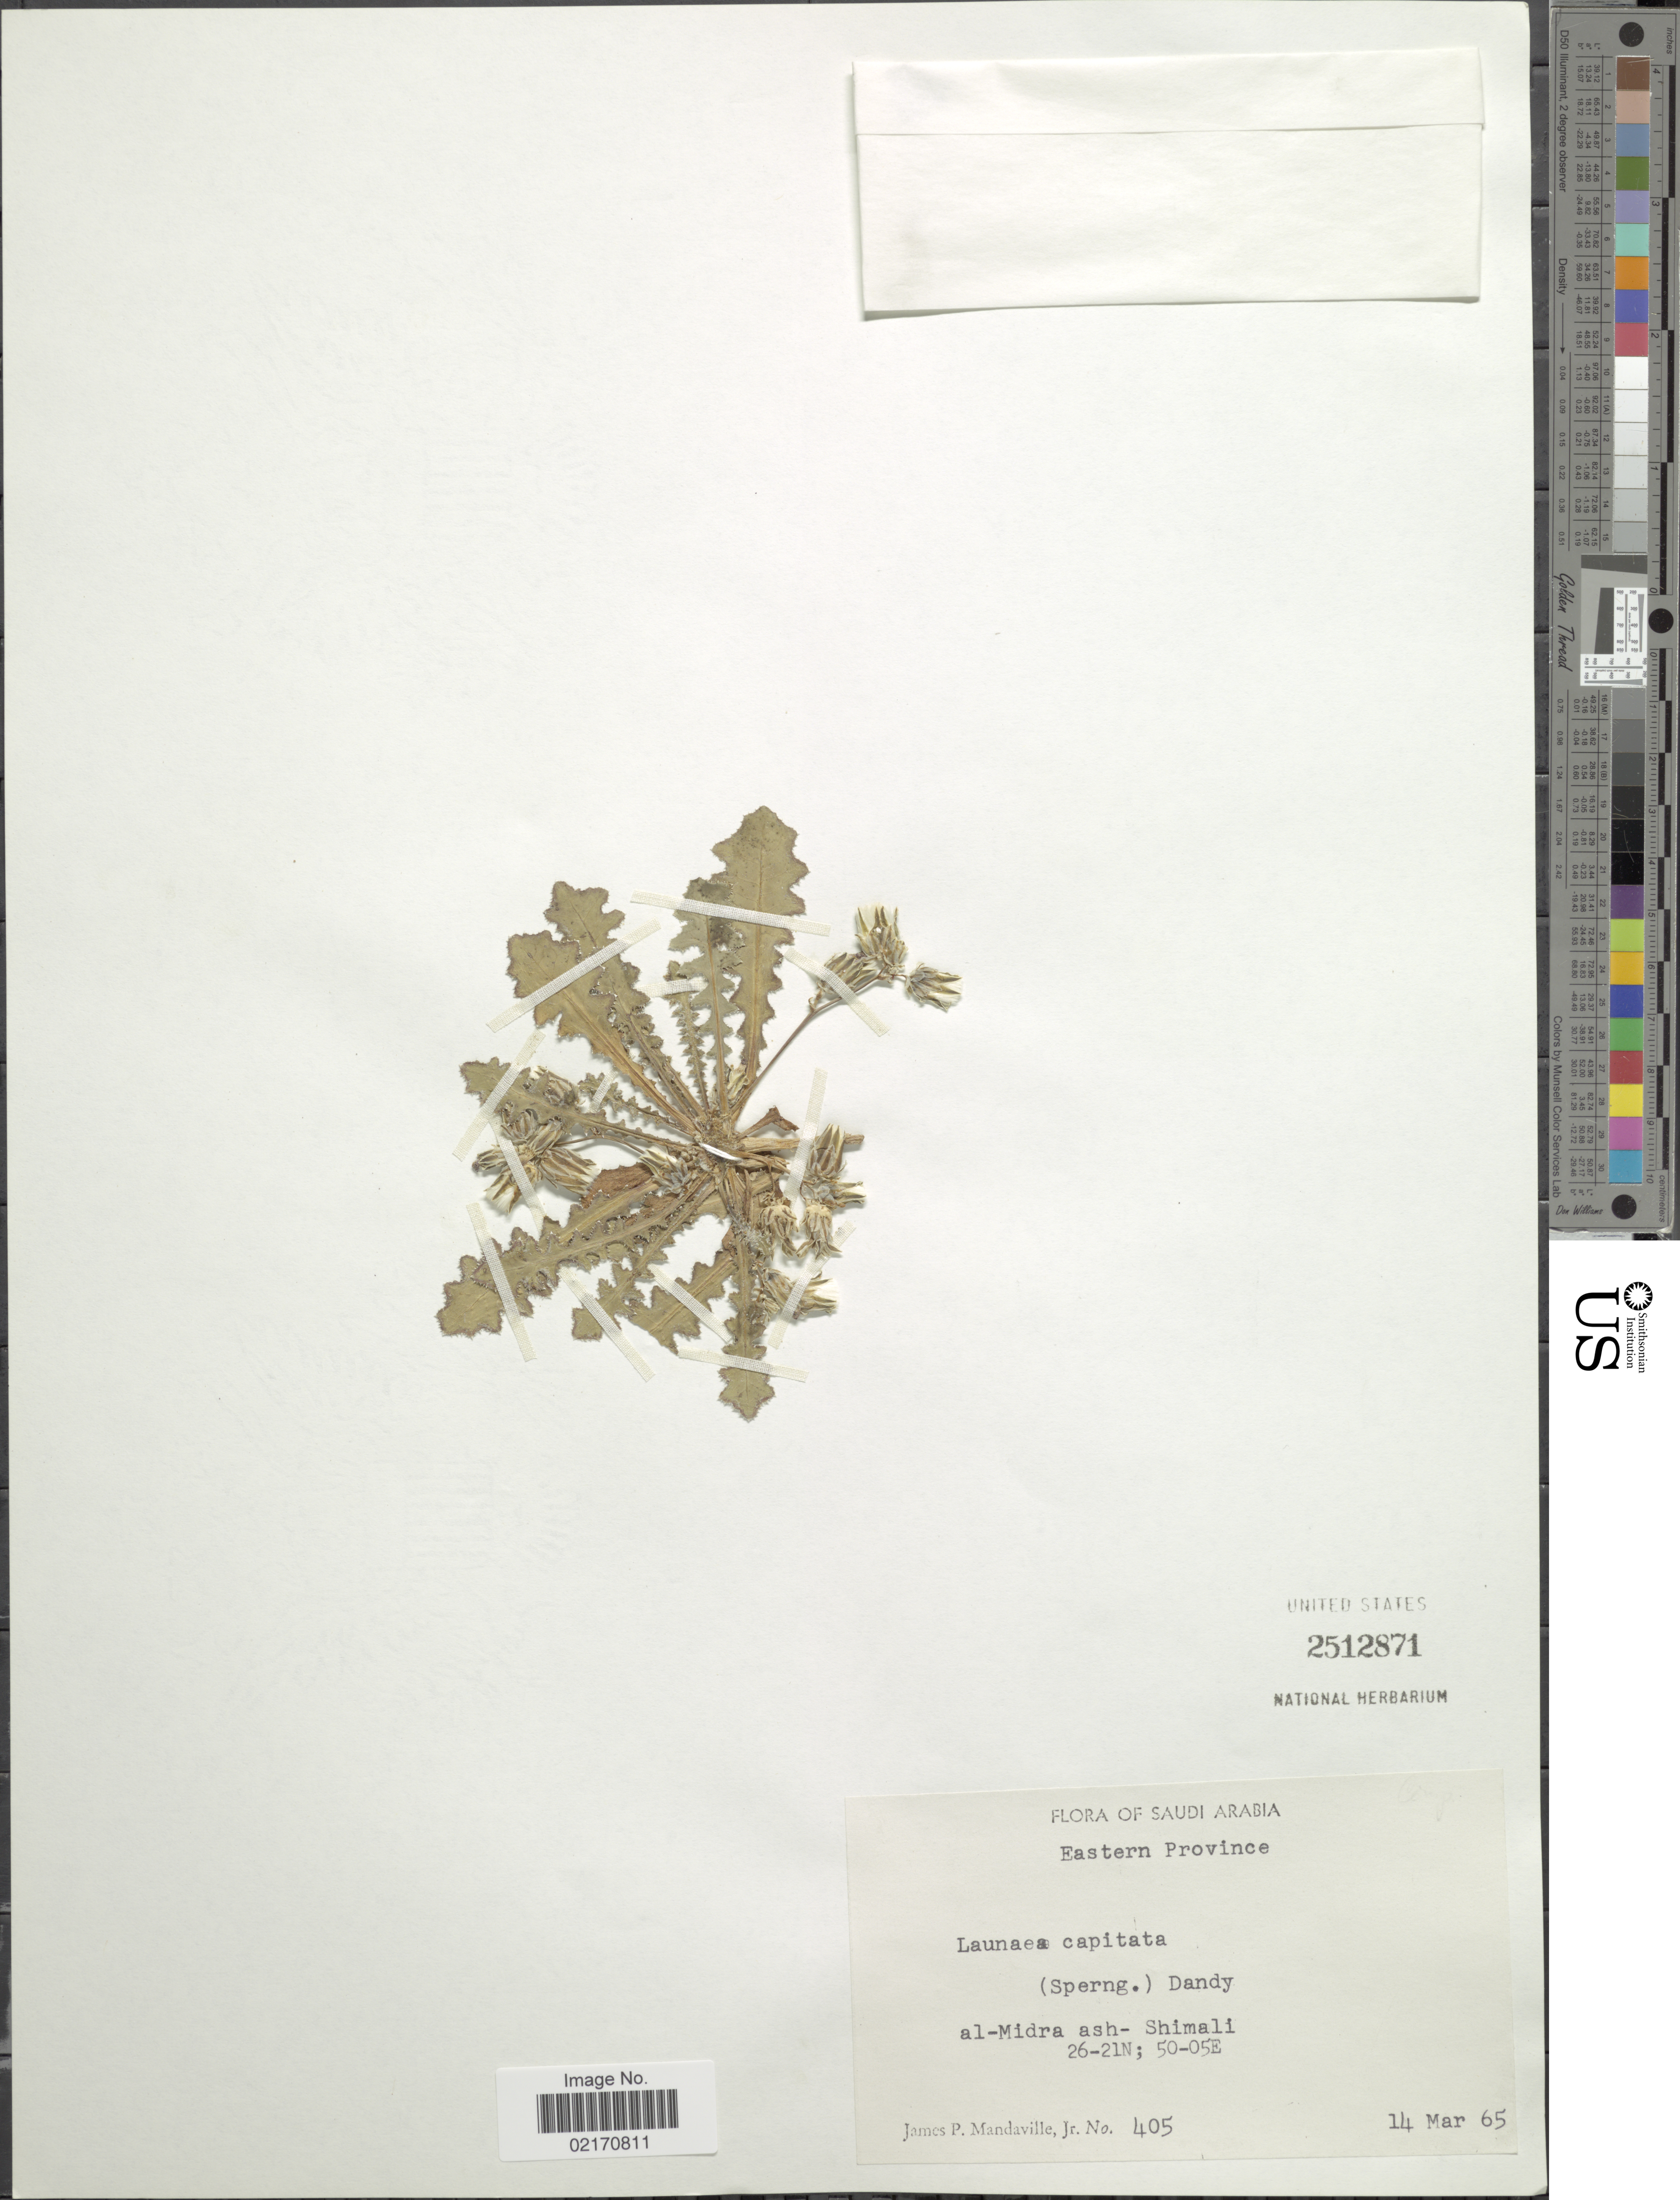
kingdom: Plantae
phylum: Tracheophyta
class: Magnoliopsida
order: Asterales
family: Asteraceae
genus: Launaea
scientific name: Launaea capitata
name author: (Spreng.) Dandy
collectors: J. Mandaville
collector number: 405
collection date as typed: Transcribed d/m/y: 14/3/65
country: Saudi Arabia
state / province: Ash Sharqiyah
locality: Eastern Province, al-Midra ash-Shimali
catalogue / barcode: US 2512871